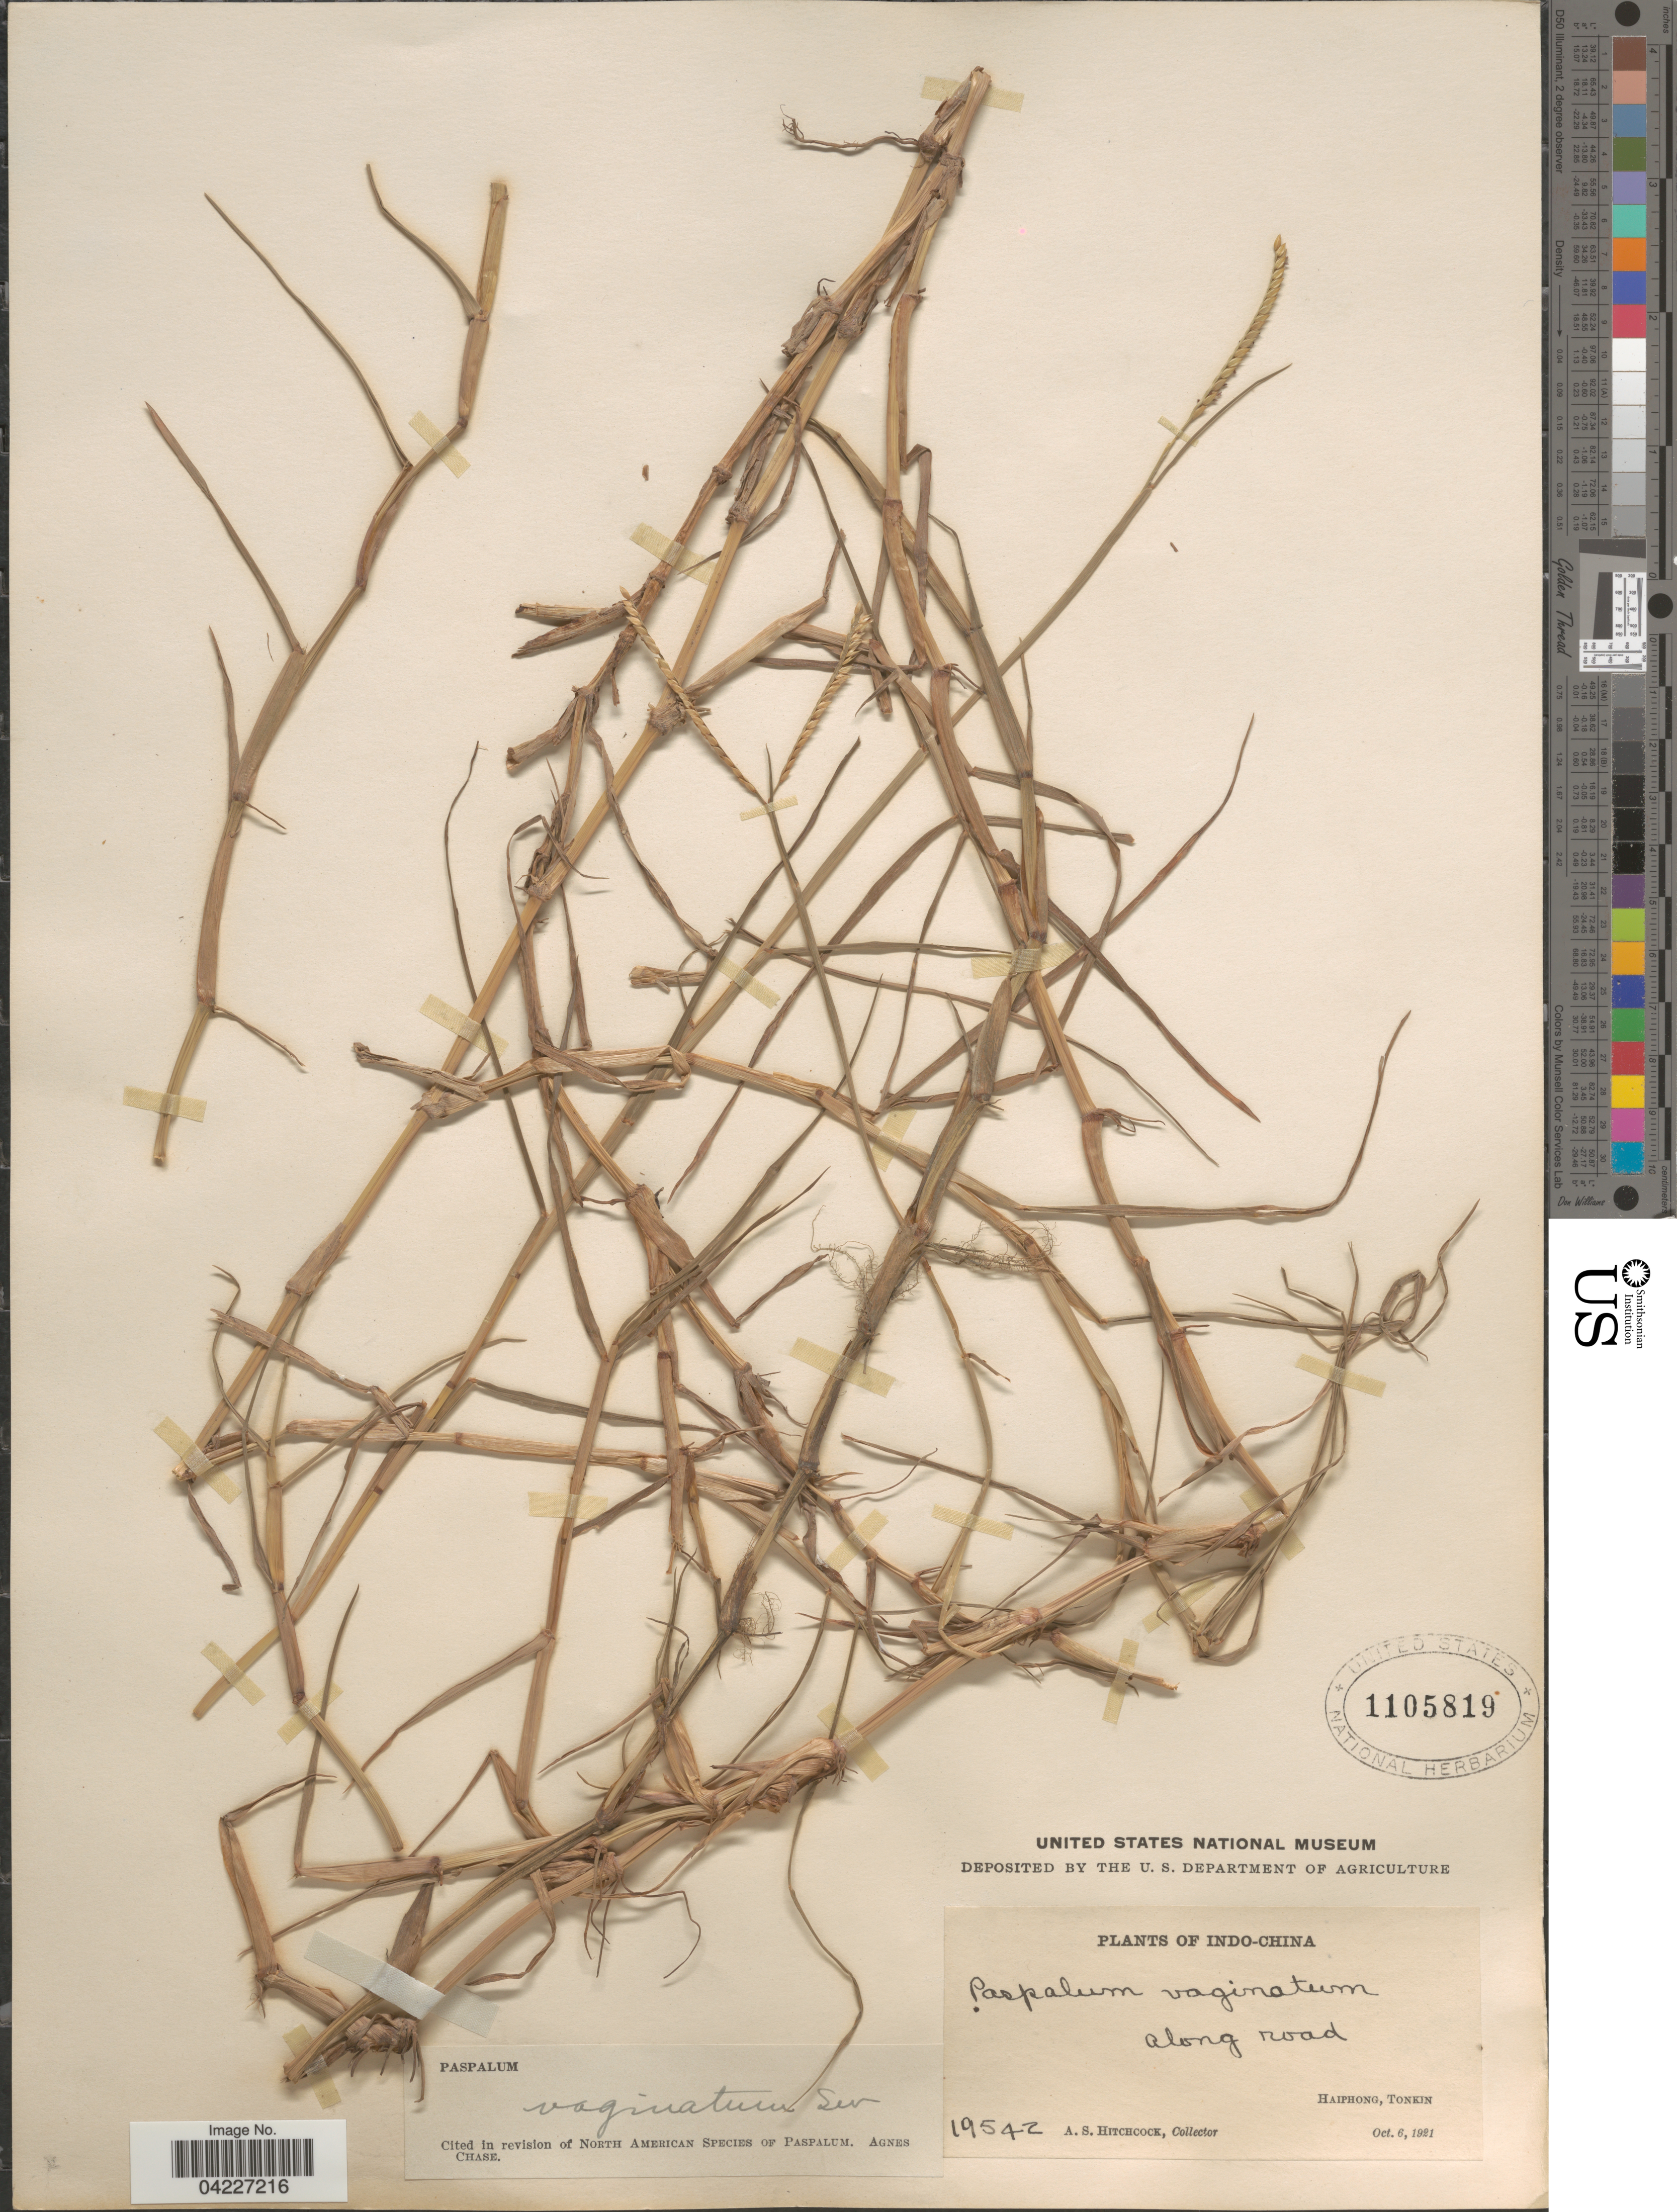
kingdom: Plantae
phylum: Tracheophyta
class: Liliopsida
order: Poales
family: Poaceae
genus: Paspalum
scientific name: Paspalum distichum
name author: L.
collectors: A. S. Hitchcock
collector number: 19542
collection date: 1921-10-06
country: Vietnam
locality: Along road. Haiphong, Tonkin.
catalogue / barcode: US 1105819